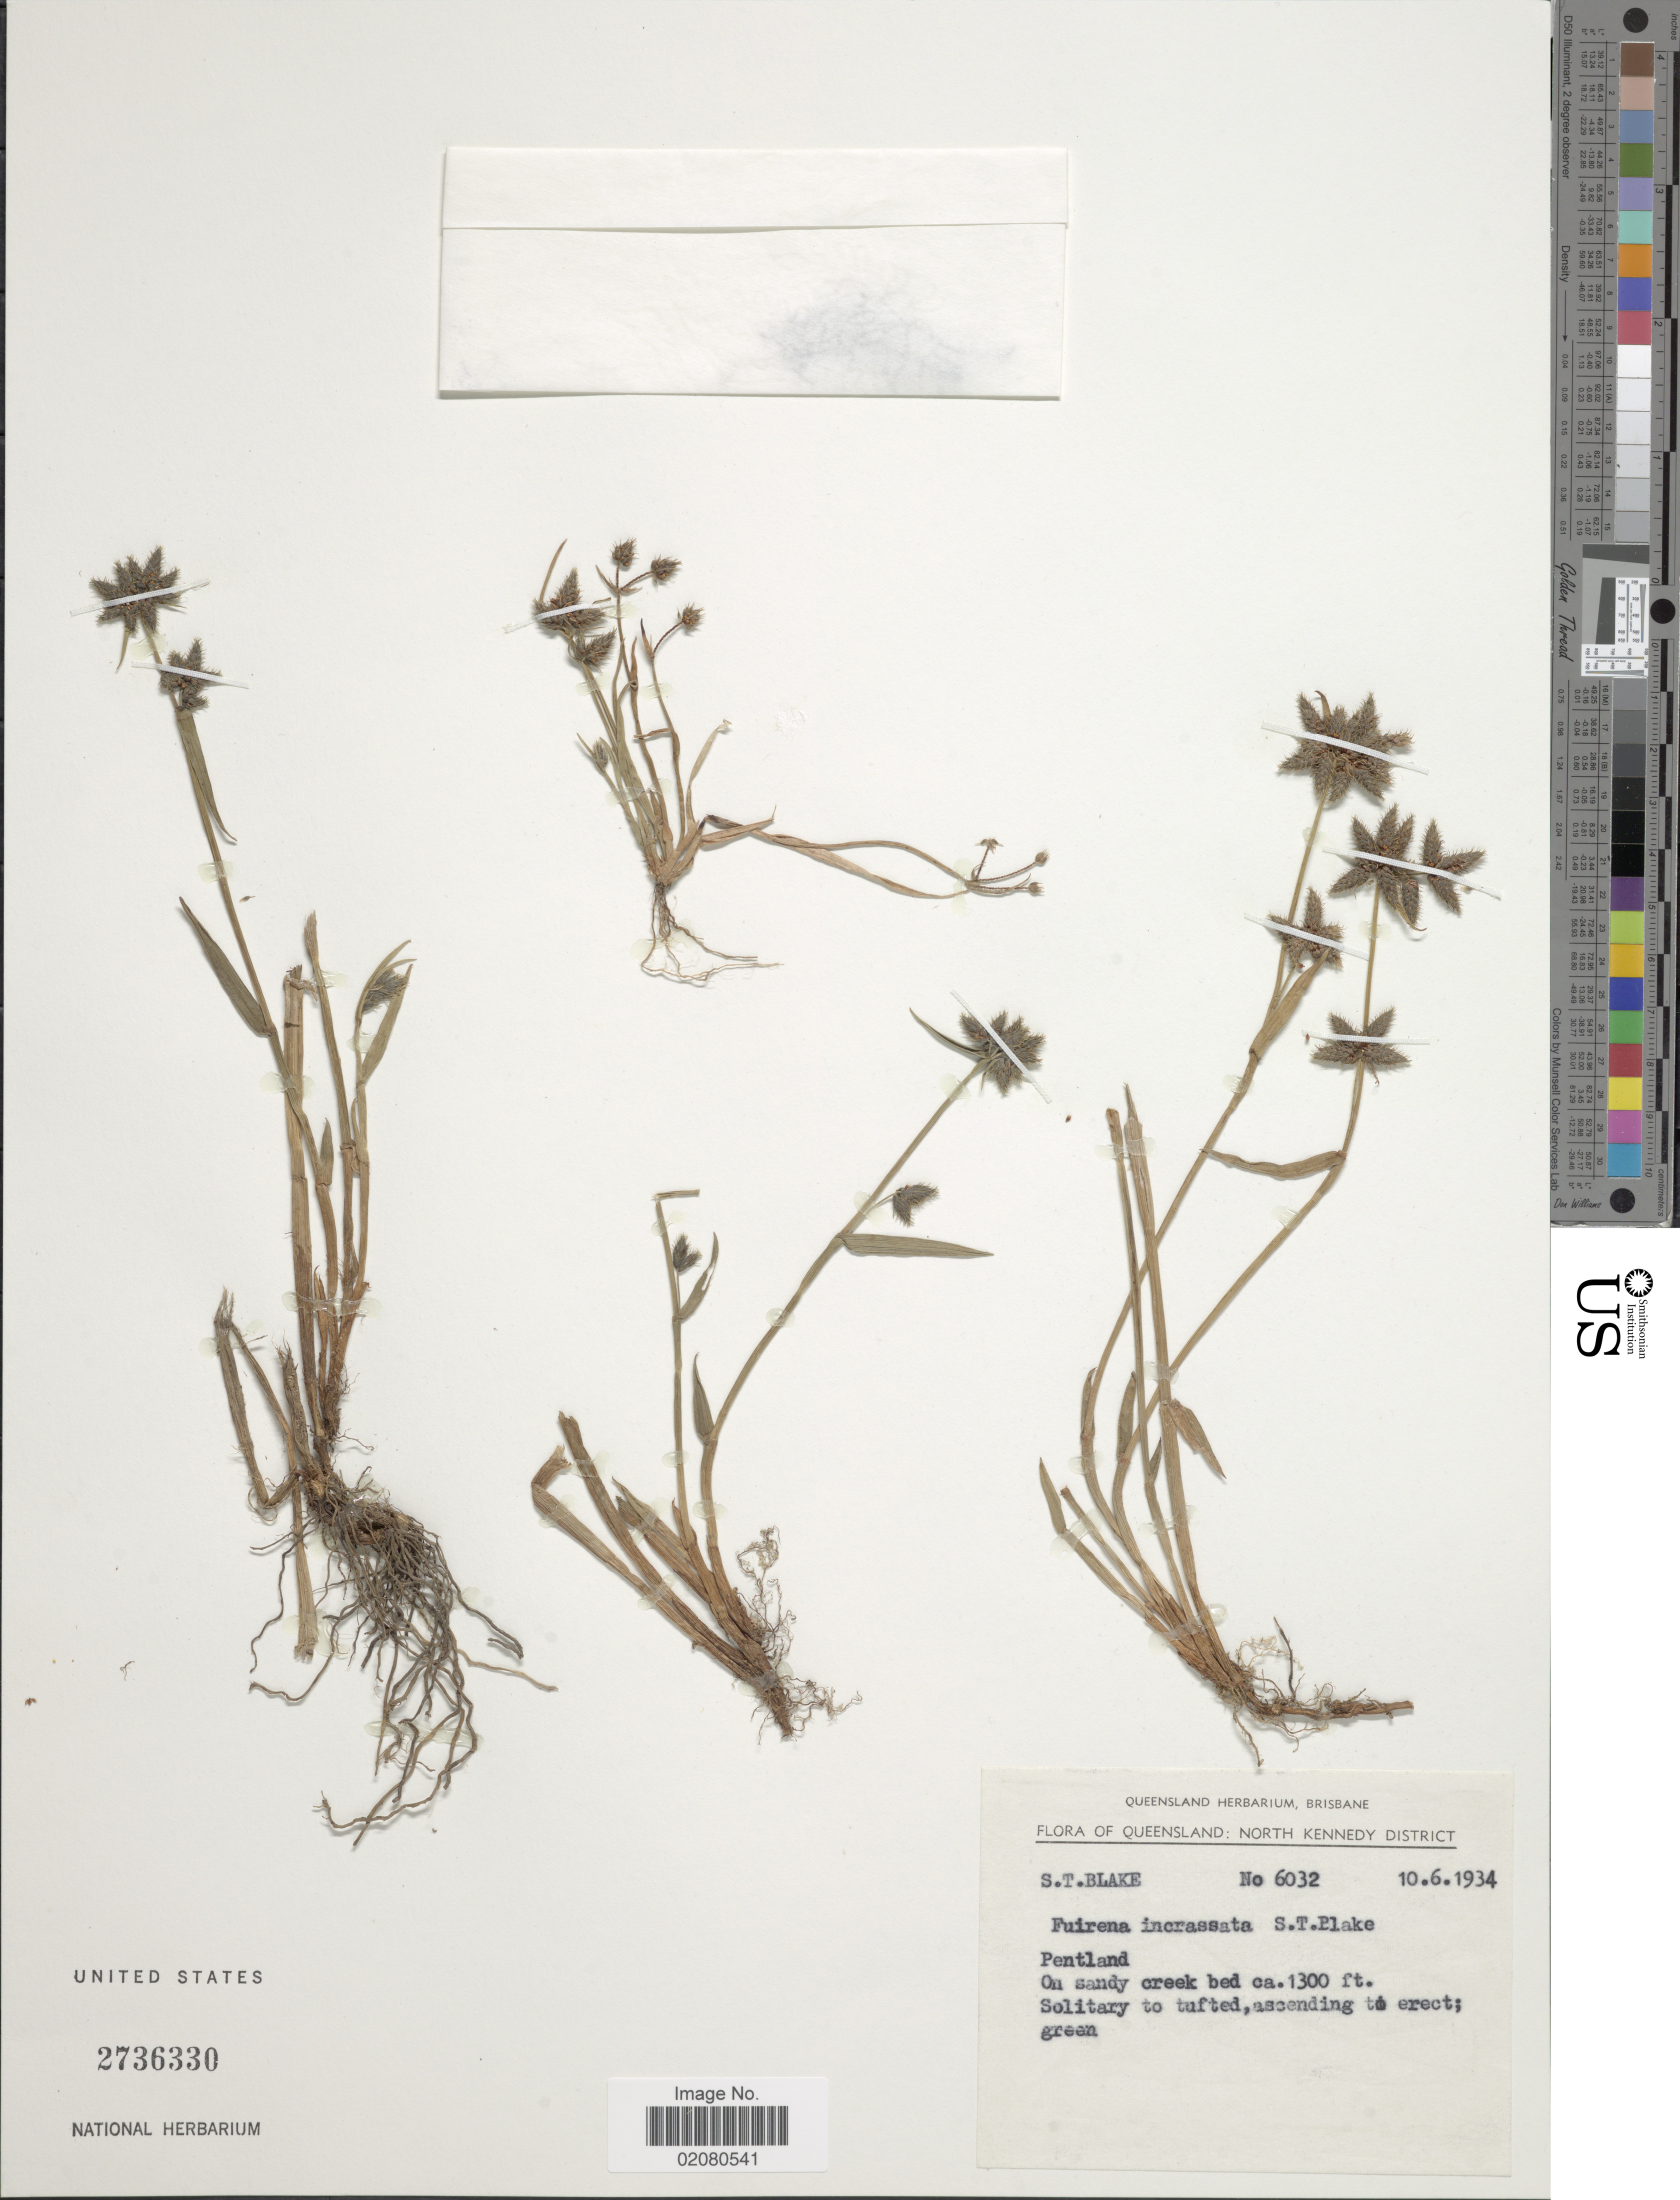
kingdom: Plantae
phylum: Tracheophyta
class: Liliopsida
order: Poales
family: Cyperaceae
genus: Fuirena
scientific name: Fuirena incrassata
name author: S.T. Blake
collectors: S. T. Blake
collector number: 6032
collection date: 1934-06-10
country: Australia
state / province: Queensland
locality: North Kennedy District, Pentland, on sandy creek bed.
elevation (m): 396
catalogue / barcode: US 2736330